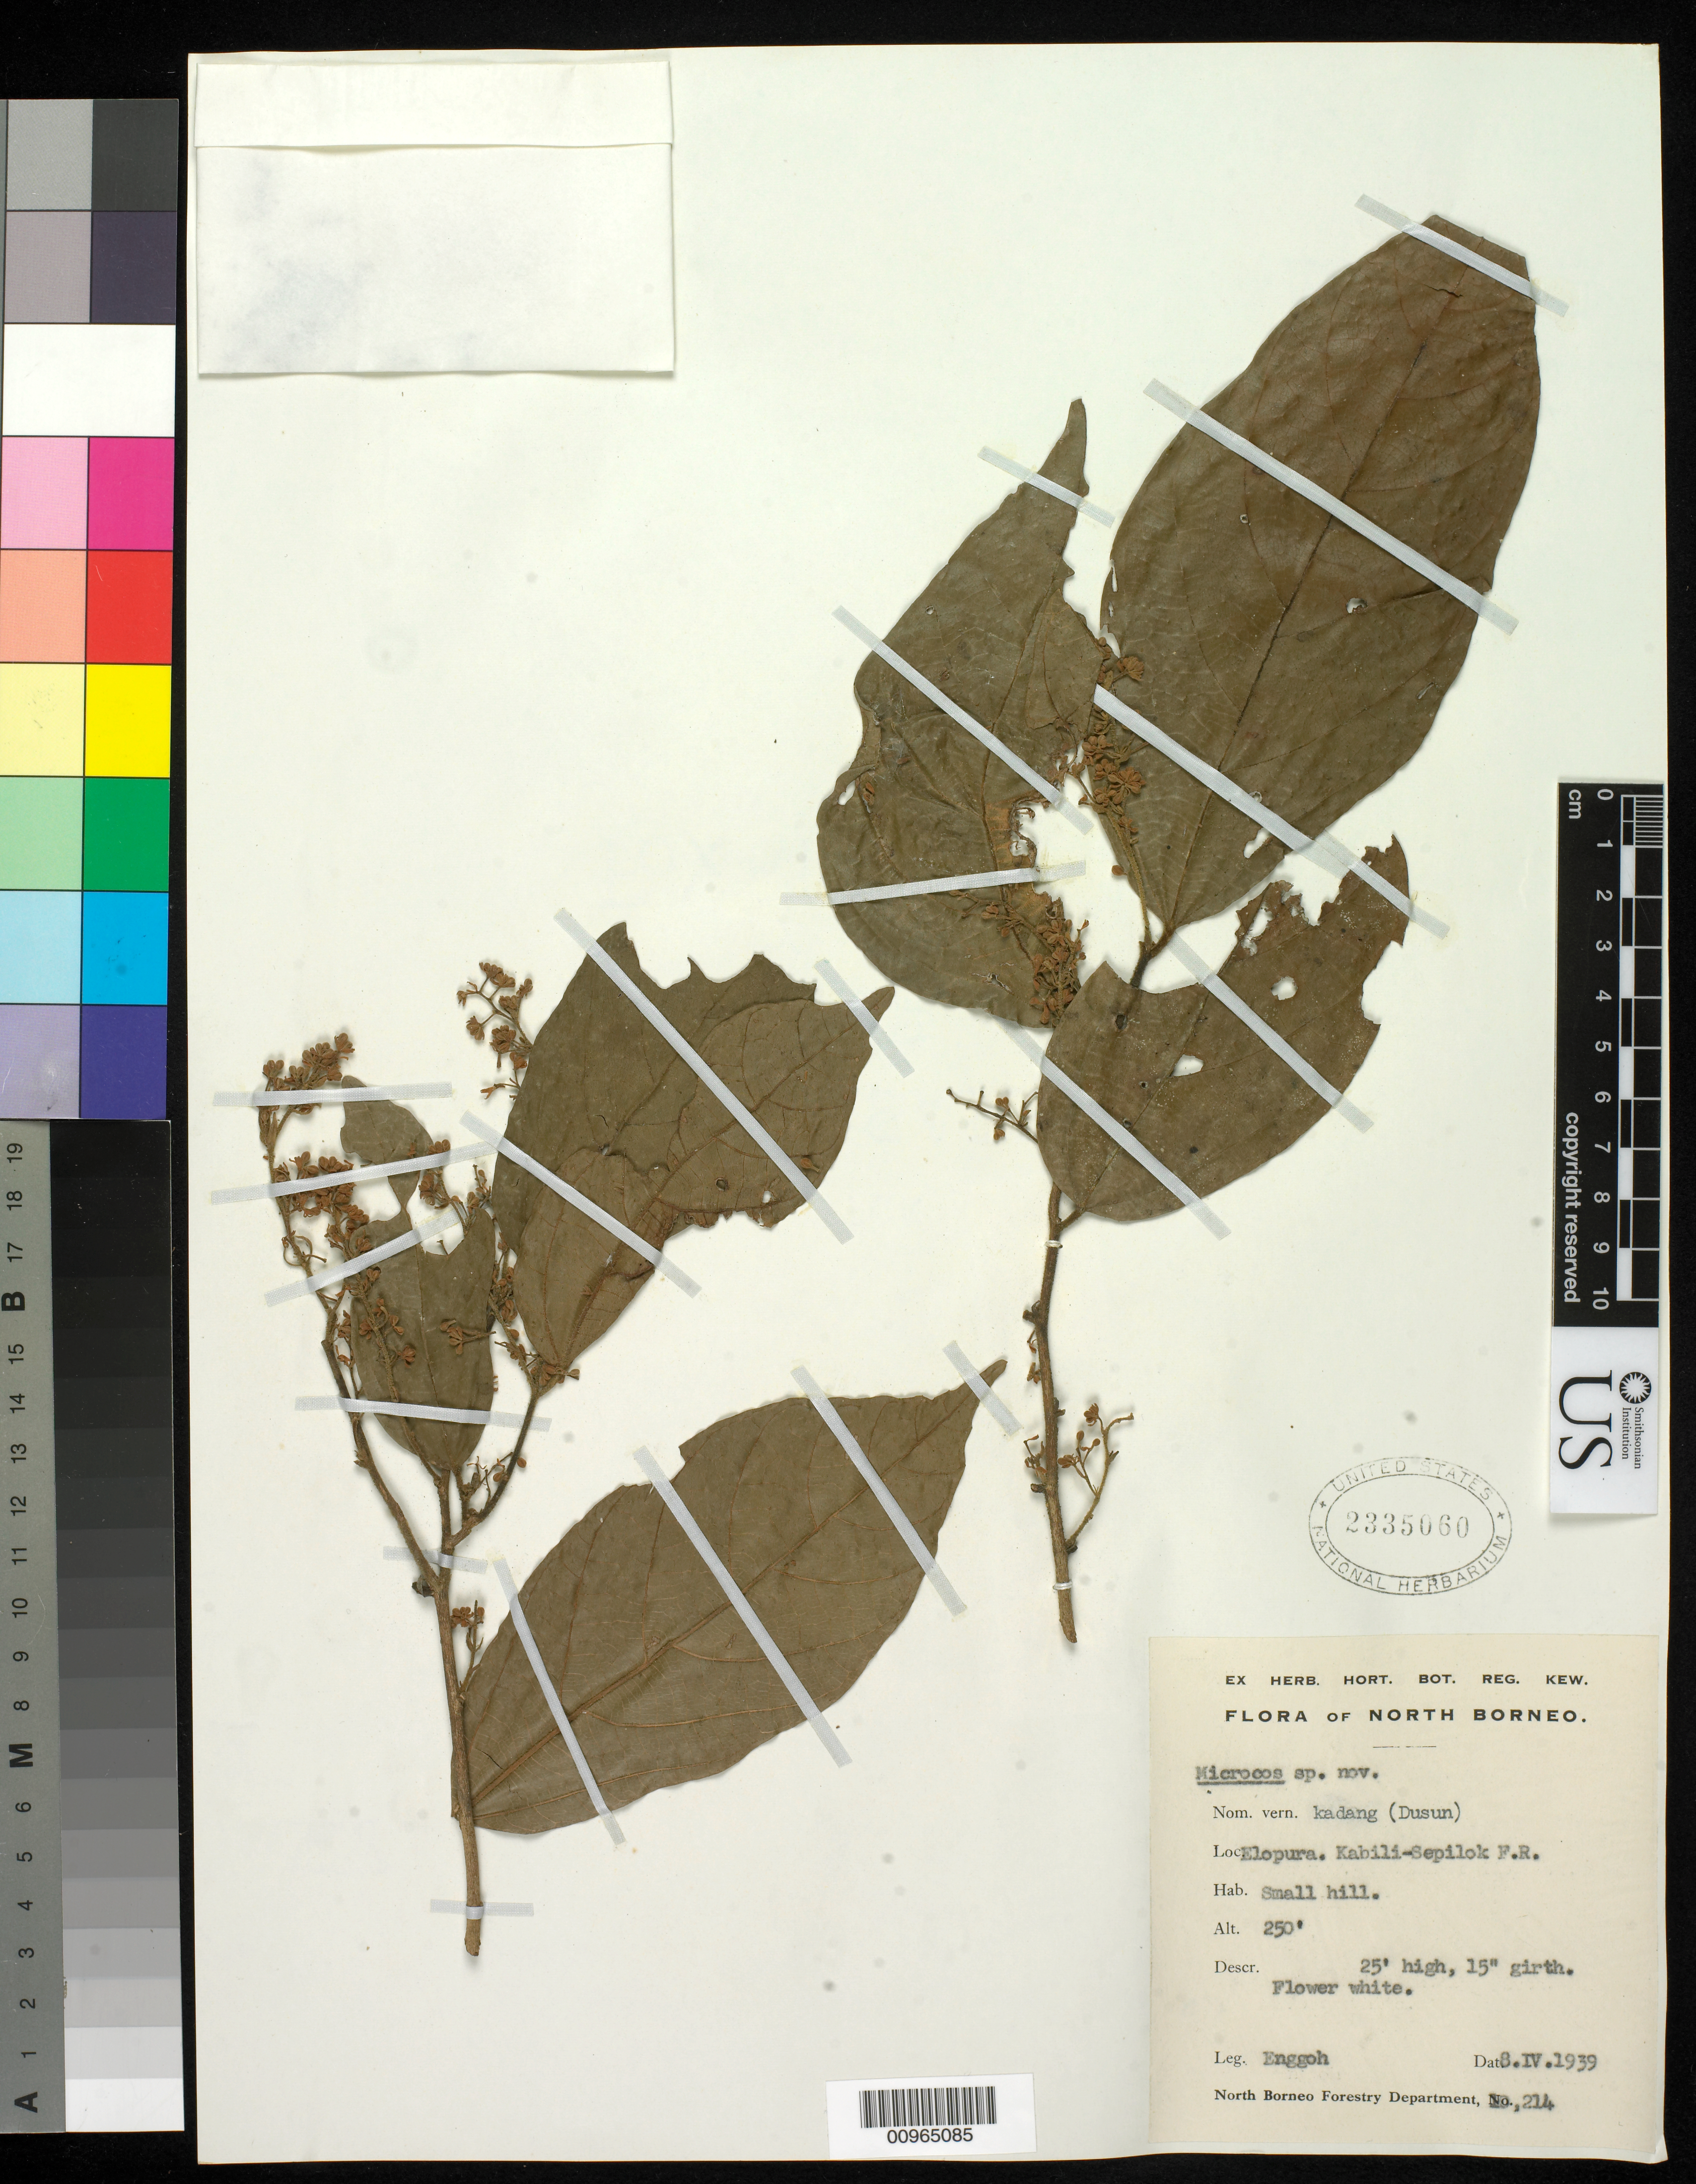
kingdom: Plantae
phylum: Tracheophyta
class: Magnoliopsida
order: Malvales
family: Malvaceae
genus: Microcos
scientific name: Microcos sp.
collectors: -. Enggoh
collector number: --214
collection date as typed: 08 Apr 1939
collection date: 1939-04-08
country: Malaysia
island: Borneo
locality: Elopura. Kabili-Sepilok F.R.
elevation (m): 76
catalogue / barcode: US 2335060